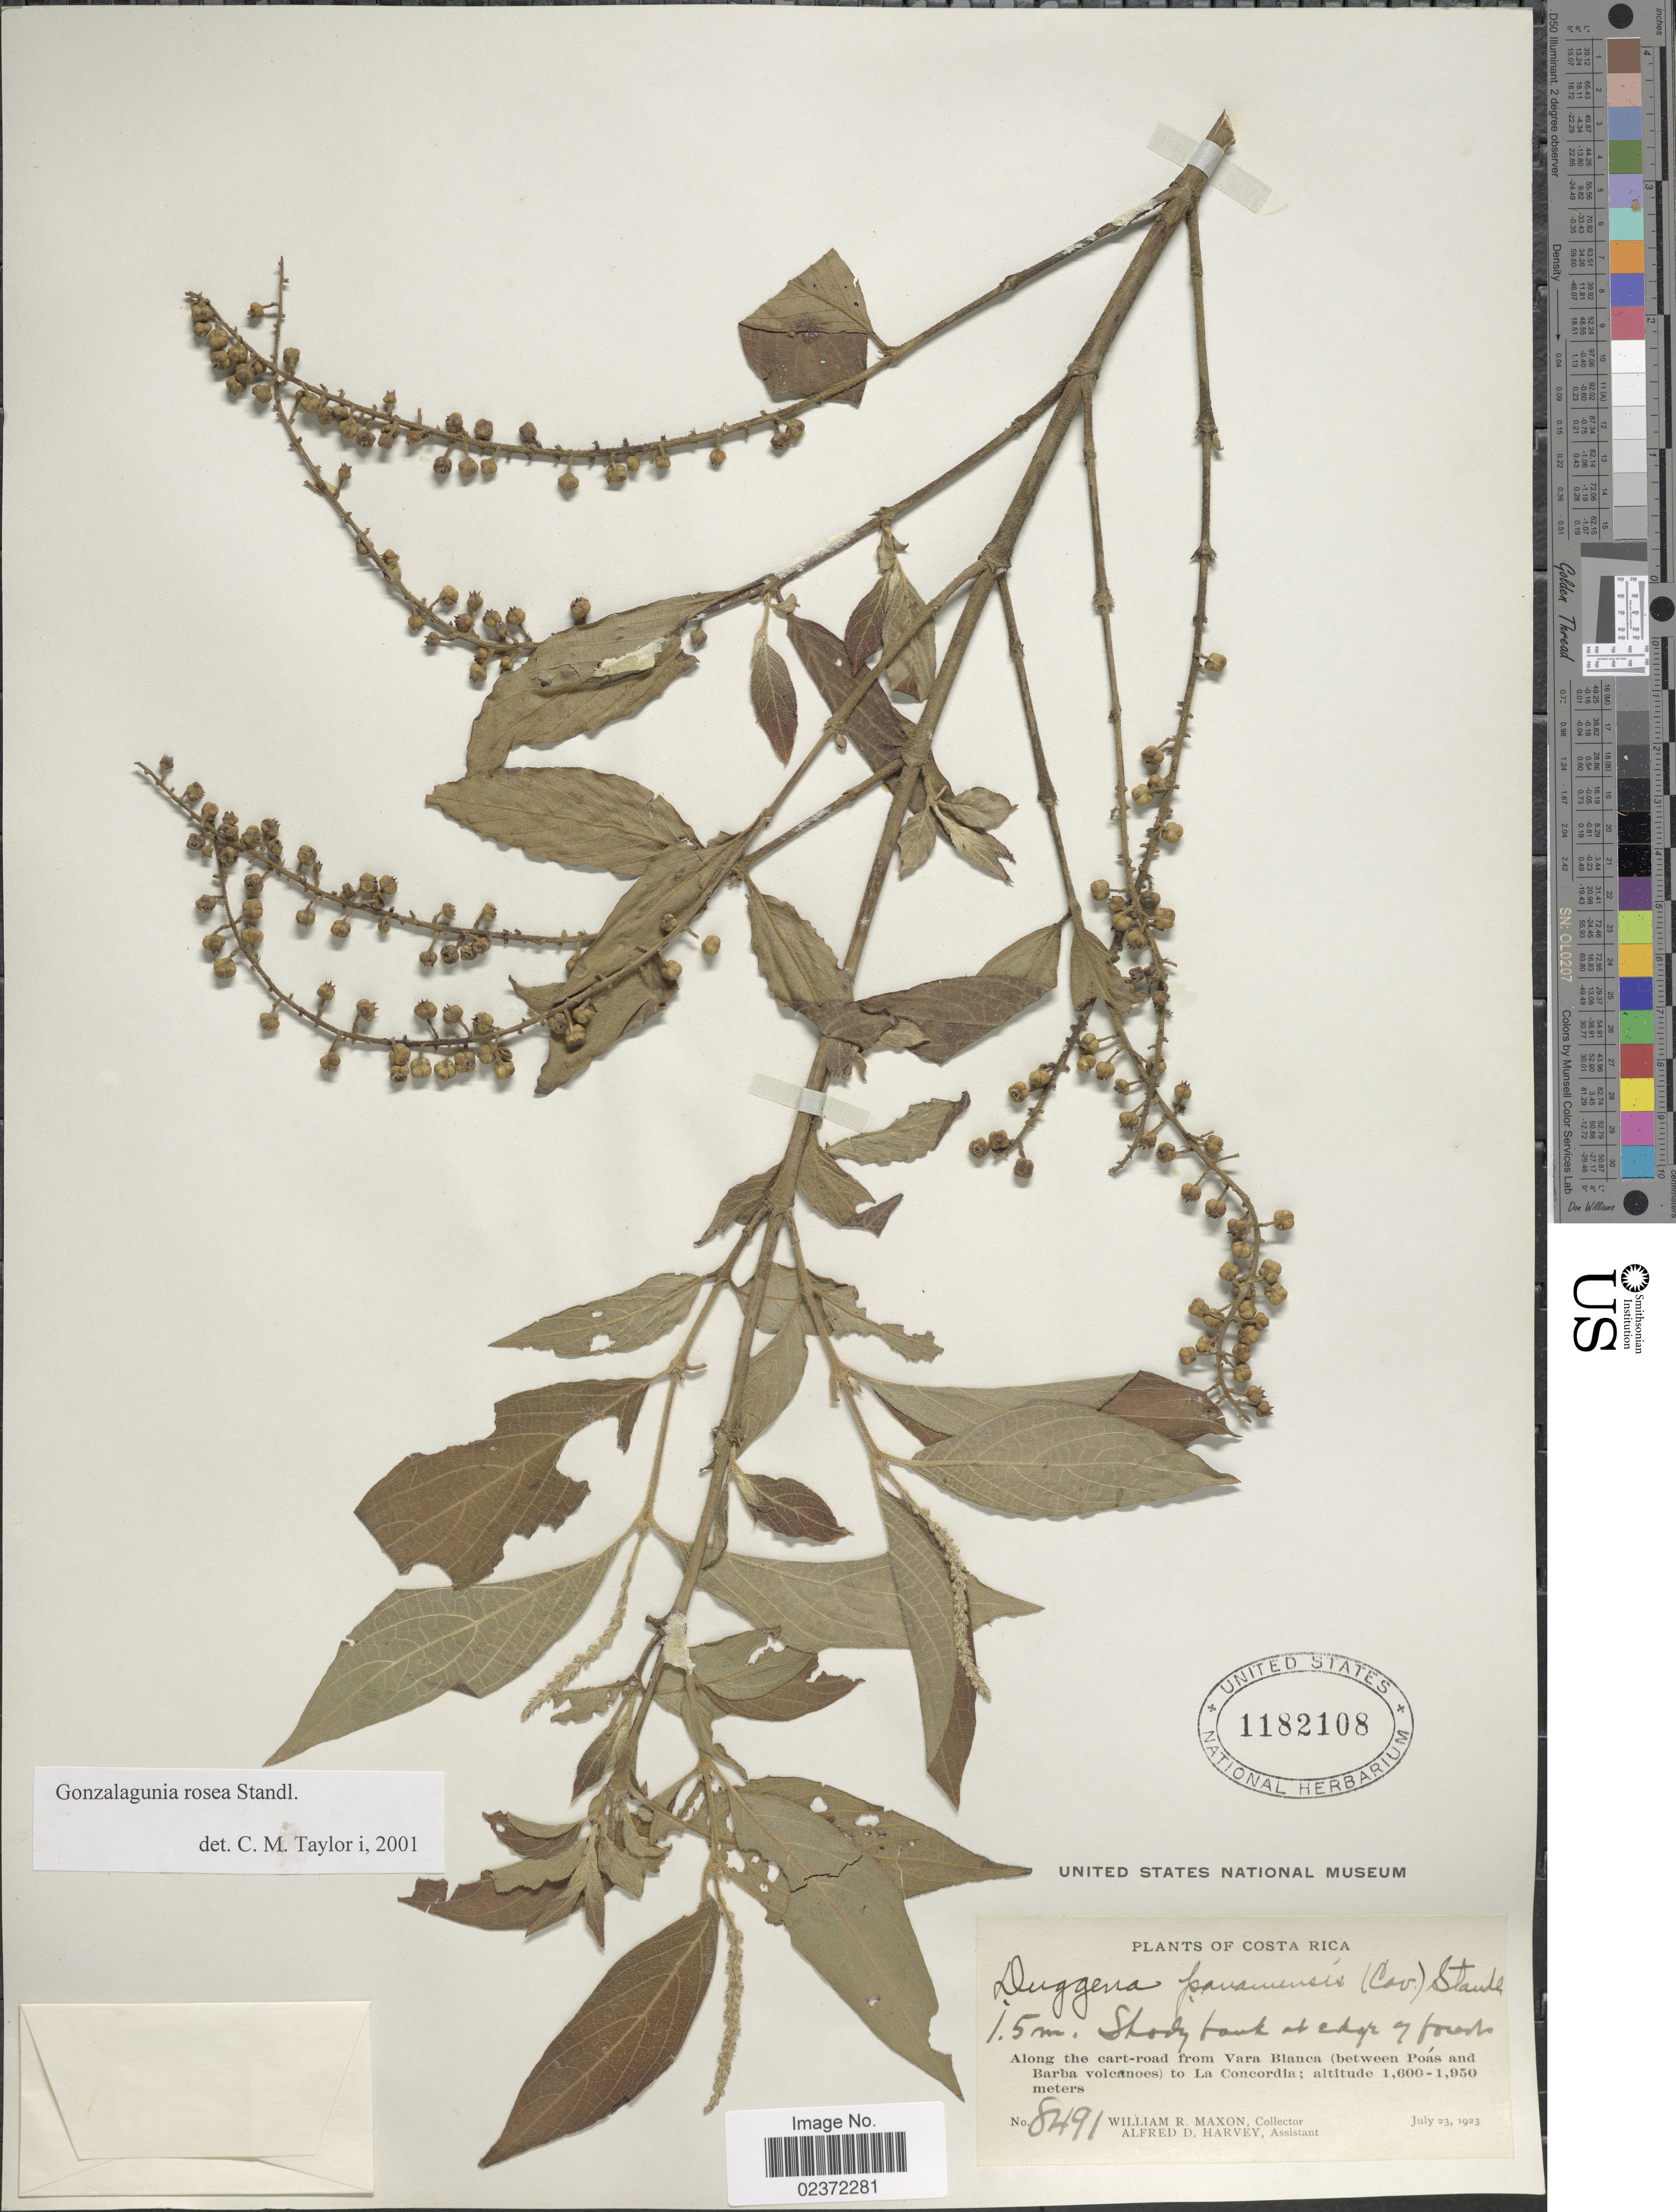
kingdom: Plantae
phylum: Tracheophyta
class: Magnoliopsida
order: Gentianales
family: Rubiaceae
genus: Gonzalagunia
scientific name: Gonzalagunia rosea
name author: Standl.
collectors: W. R. Maxon & A. D. Harvey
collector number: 8491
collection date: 1923-07-23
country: Costa Rica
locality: Along the cart-road from Vara Blanca (between Poas and Barba volcanoes) to La Concordia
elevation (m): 1600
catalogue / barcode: US 1182108